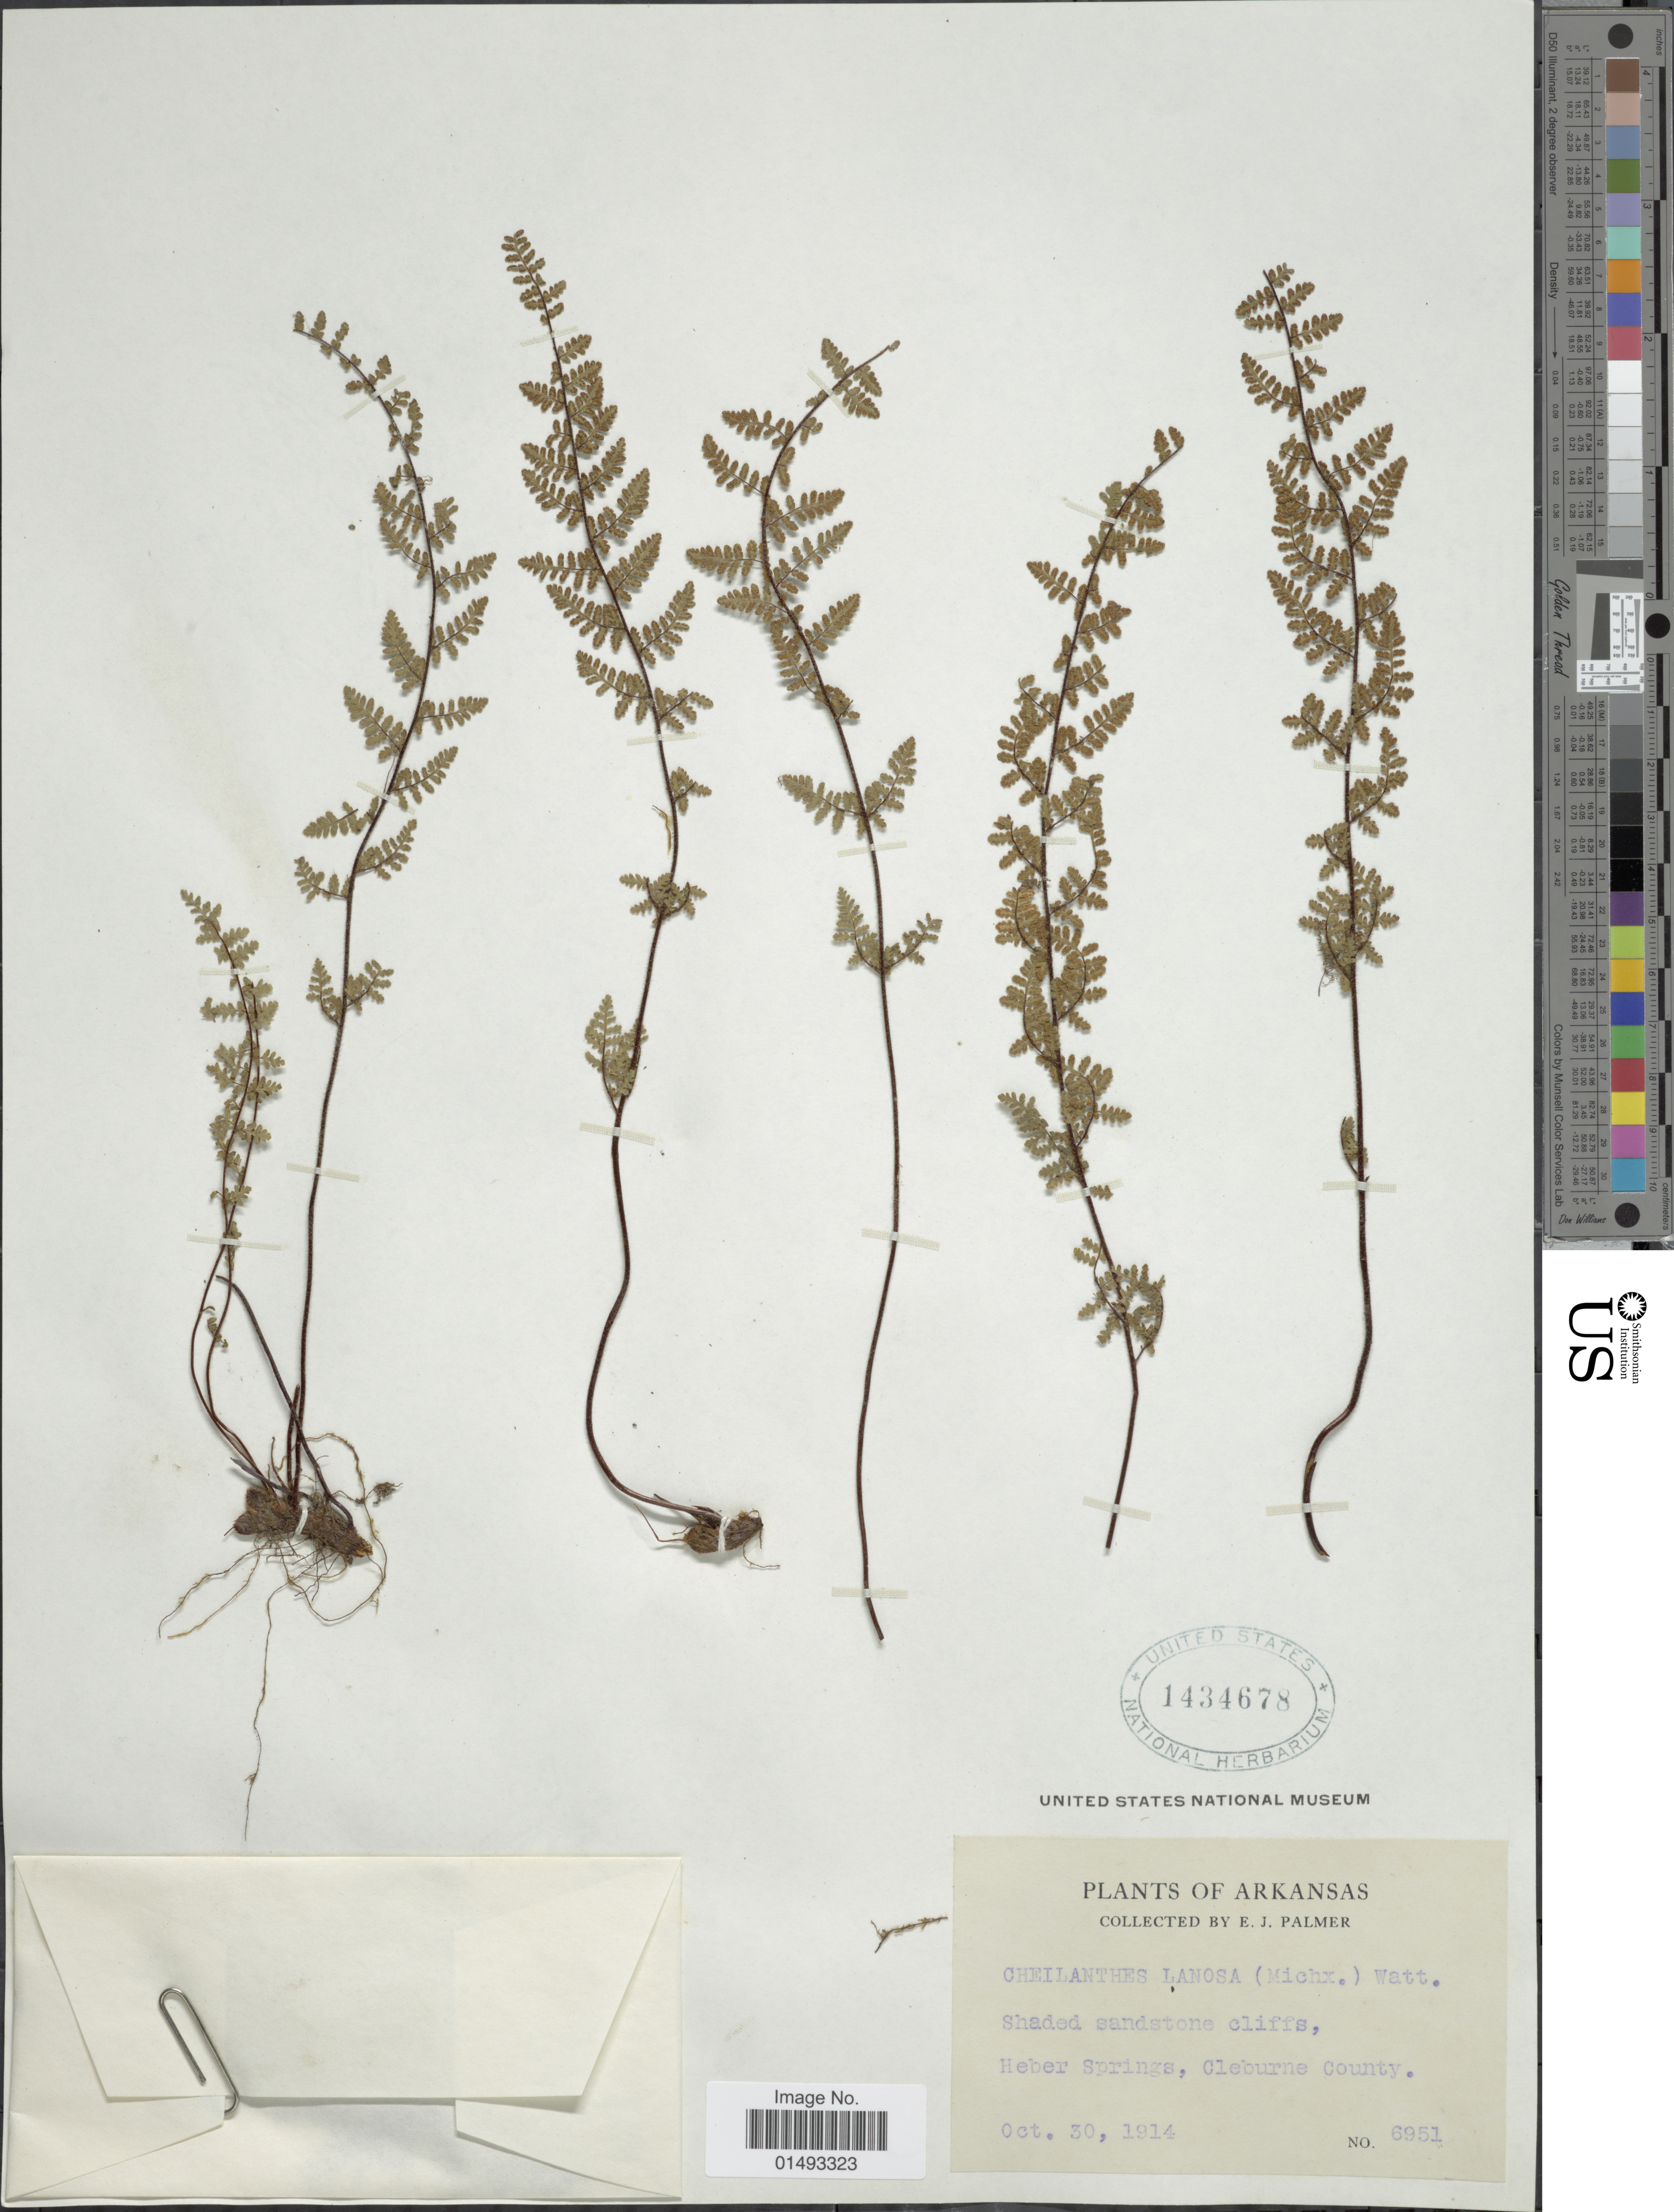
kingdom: Plantae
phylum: Tracheophyta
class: Polypodiopsida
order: Polypodiales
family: Pteridaceae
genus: Myriopteris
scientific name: Myriopteris lanosa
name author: (Michx.) Grusz & Windham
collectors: E. J. Palmer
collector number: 6951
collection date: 1914-10-30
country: United States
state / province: Arkansas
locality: Plants of Arkansas, shaded sandstone cliffs, Herber Springs, Cleburne County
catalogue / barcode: US 1434678